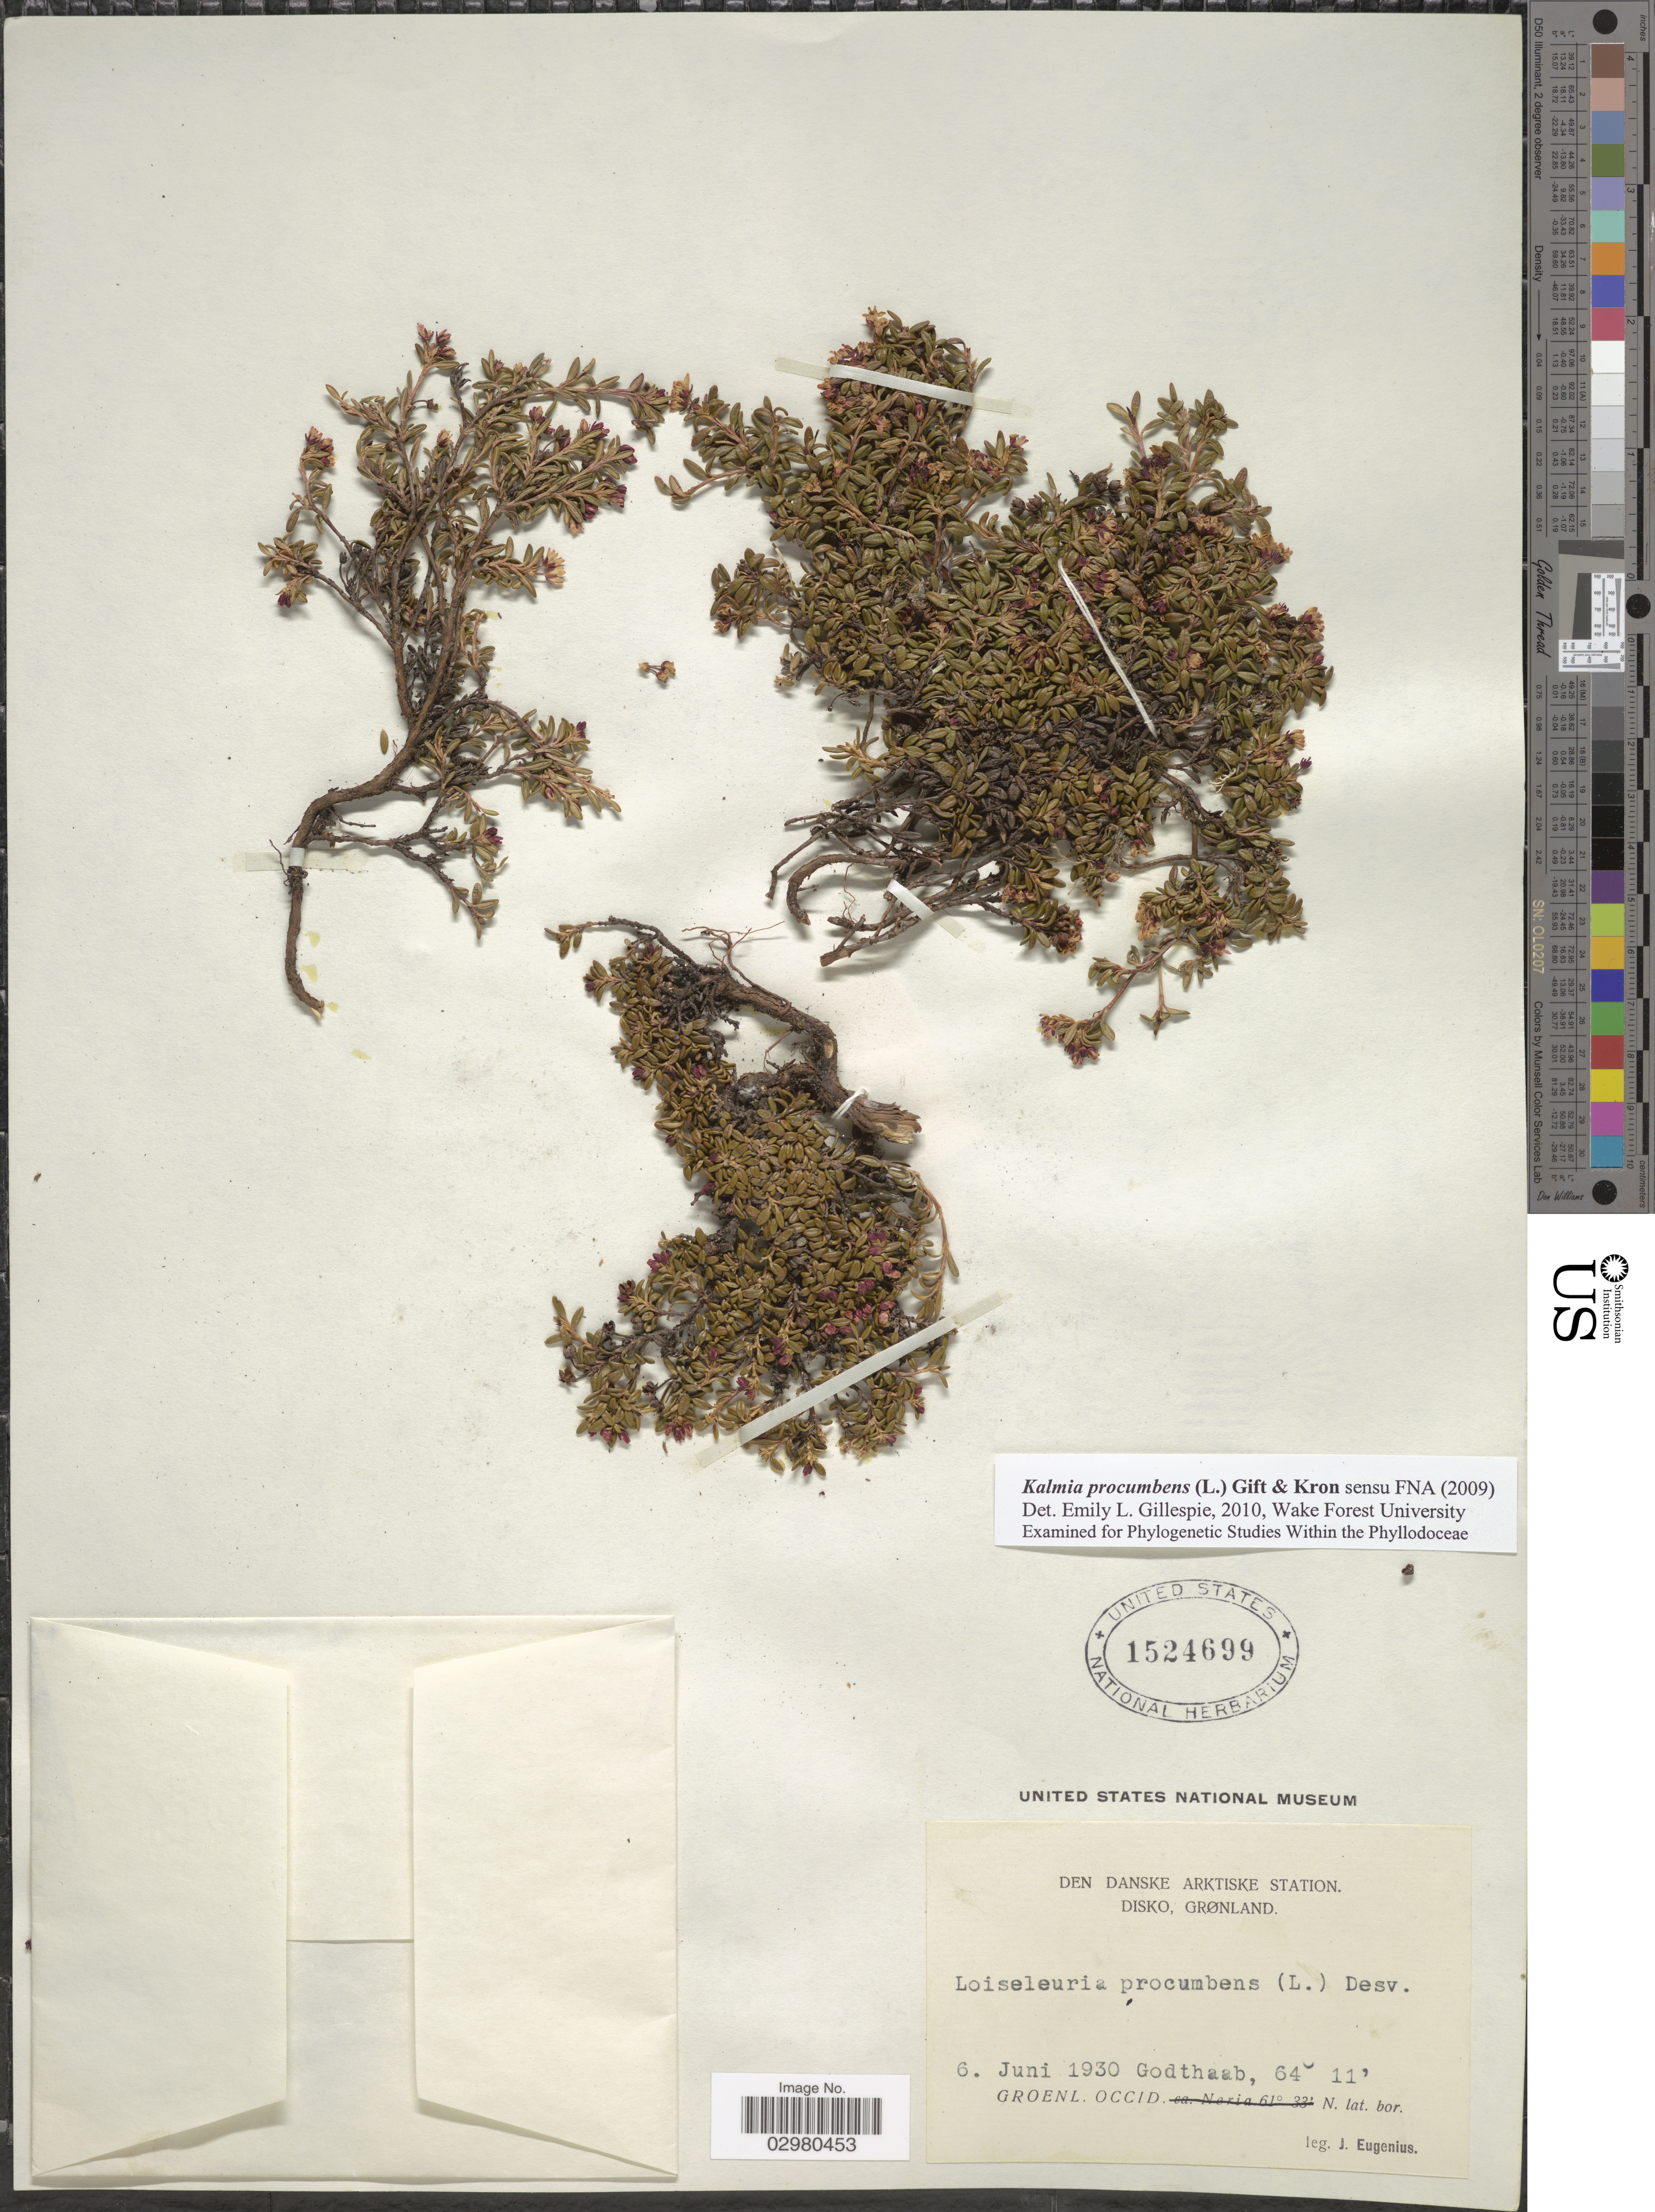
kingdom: Plantae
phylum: Tracheophyta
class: Magnoliopsida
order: Ericales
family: Ericaceae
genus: Loiseleuria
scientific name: Loiseleuria procumbens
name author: (L.) Desv.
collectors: J. Eugenius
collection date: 1930-06-06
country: Greenland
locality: Den Danske Arktiske Station. Disko. Groenl. Occid.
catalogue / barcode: US 1524699